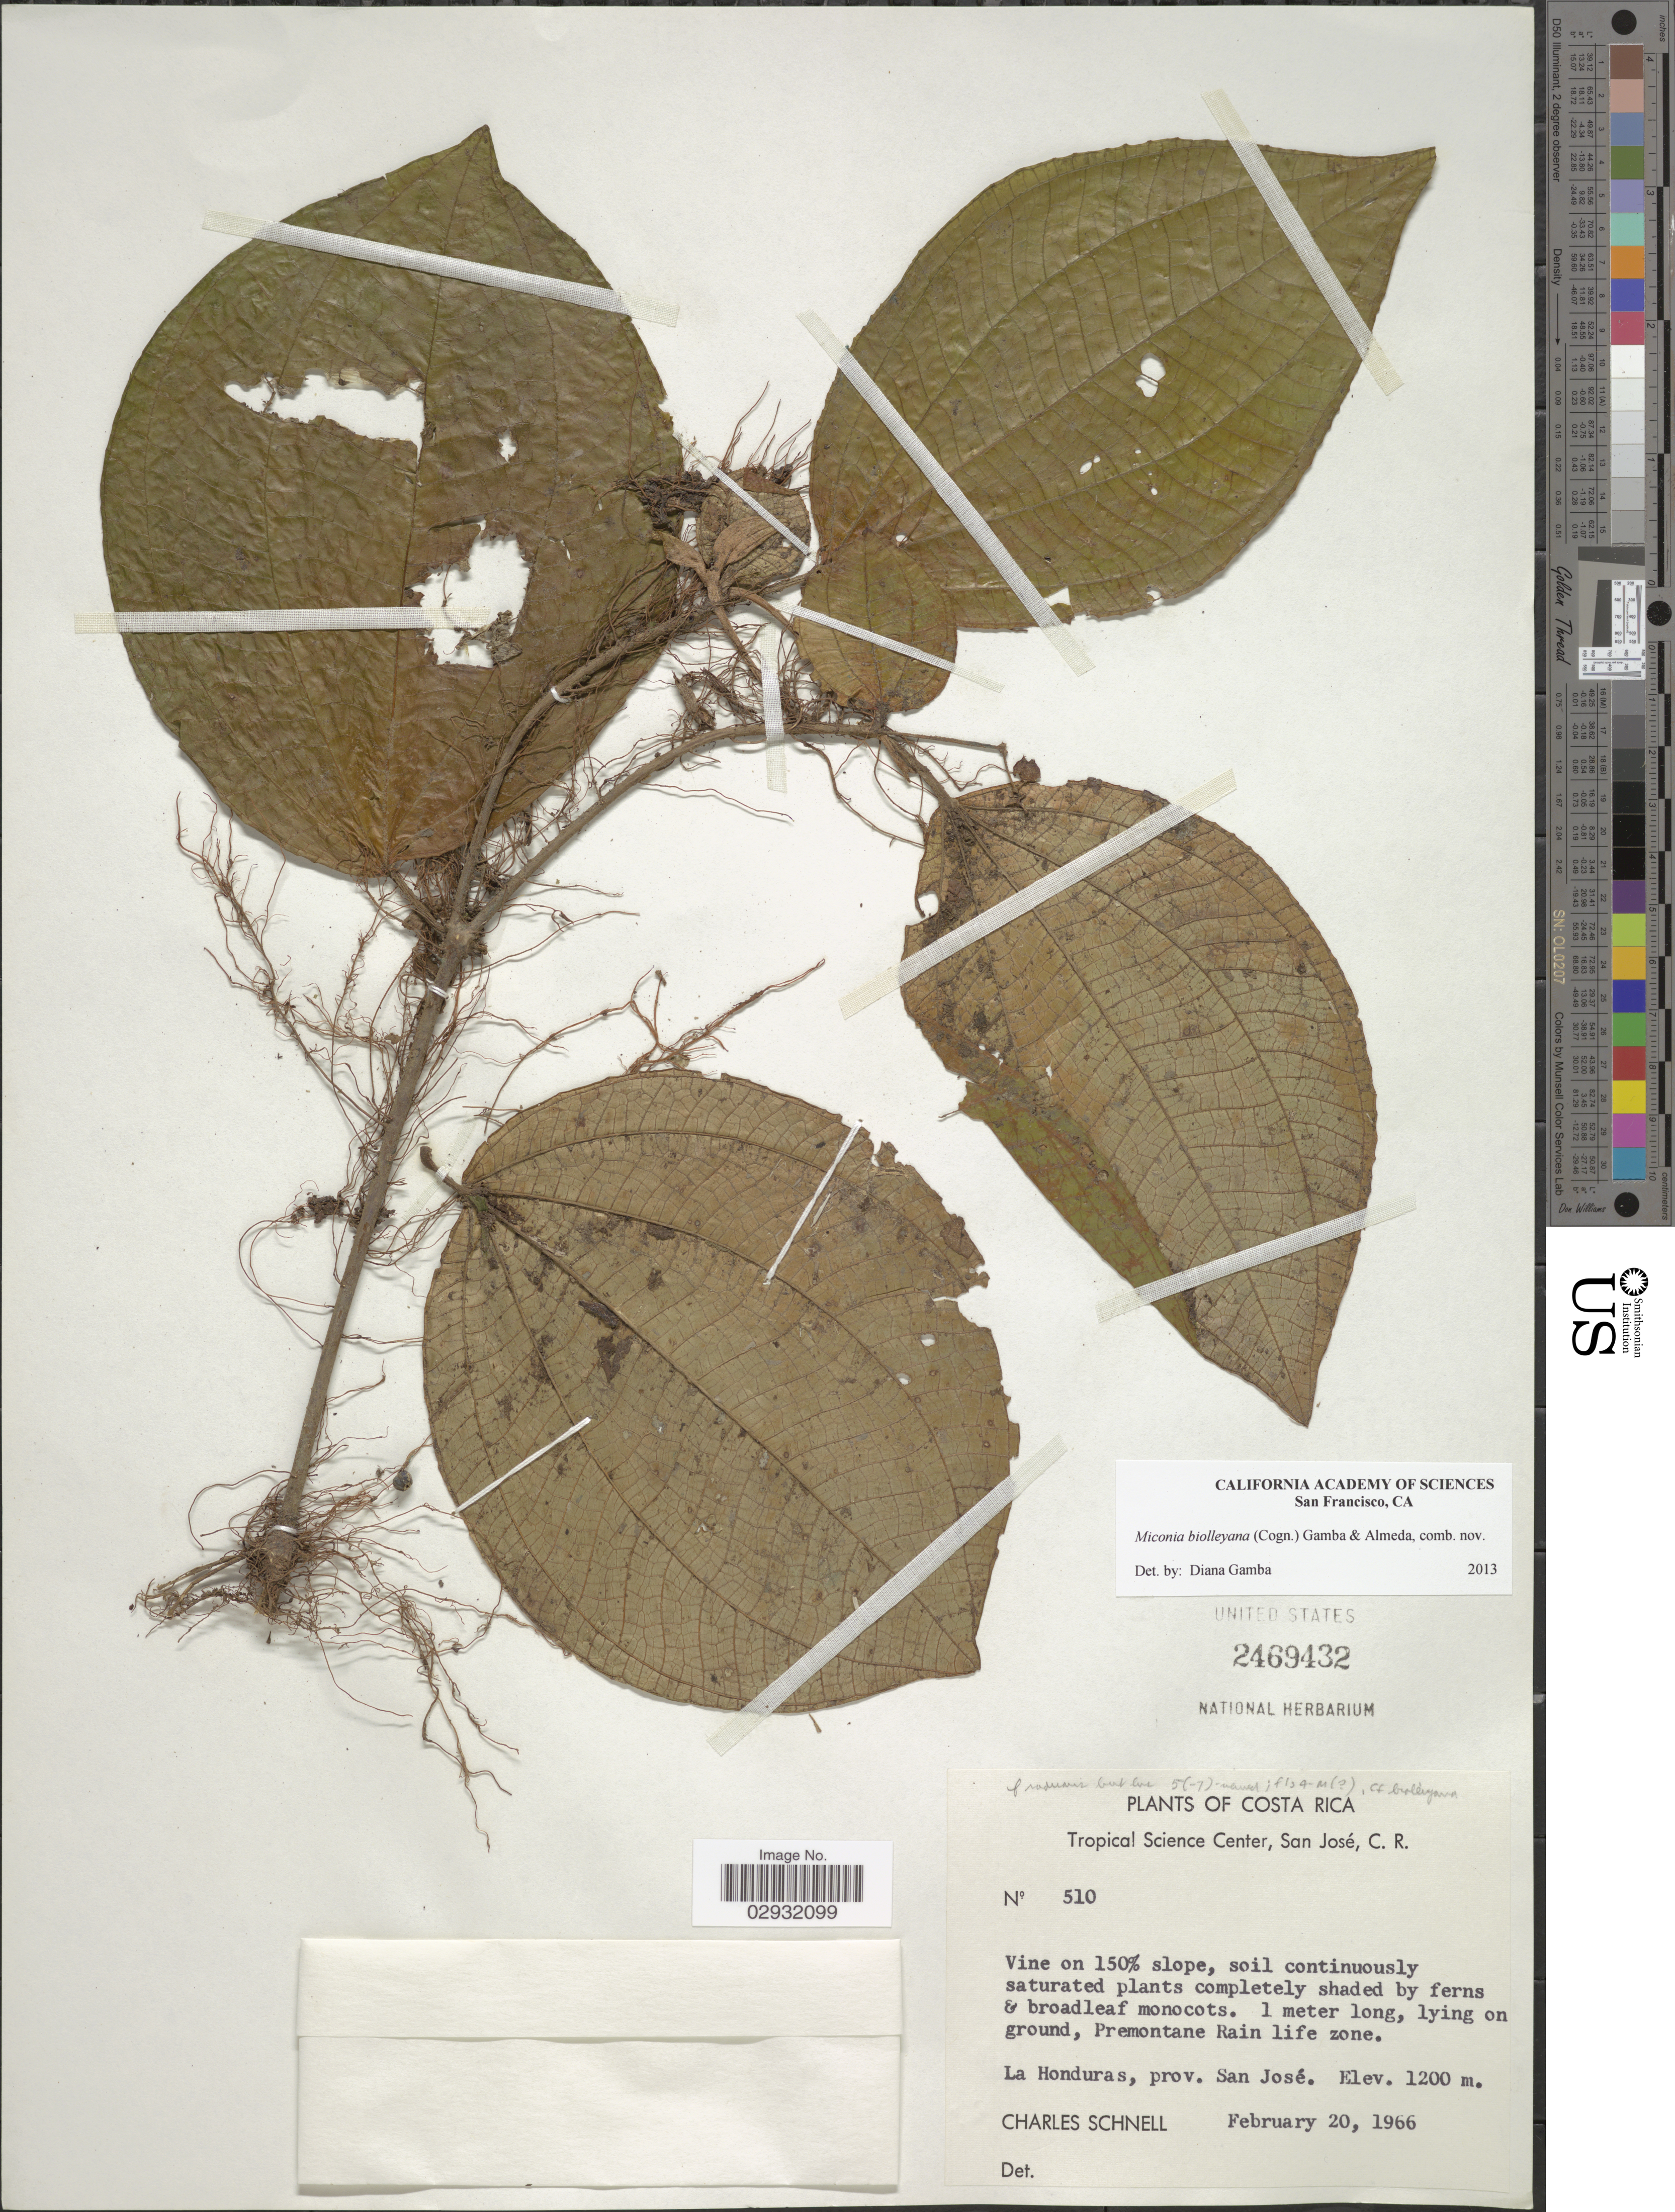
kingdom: Plantae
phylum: Tracheophyta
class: Magnoliopsida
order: Myrtales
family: Melastomataceae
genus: Miconia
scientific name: Miconia biolleyana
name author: (Cogn.) Gamba & Almeda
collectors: C. Schnell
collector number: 510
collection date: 1966-02-20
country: Costa Rica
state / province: San José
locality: La Honduras, prov. San José, Premontane Rain Life Zone.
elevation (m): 1200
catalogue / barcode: US 2469432